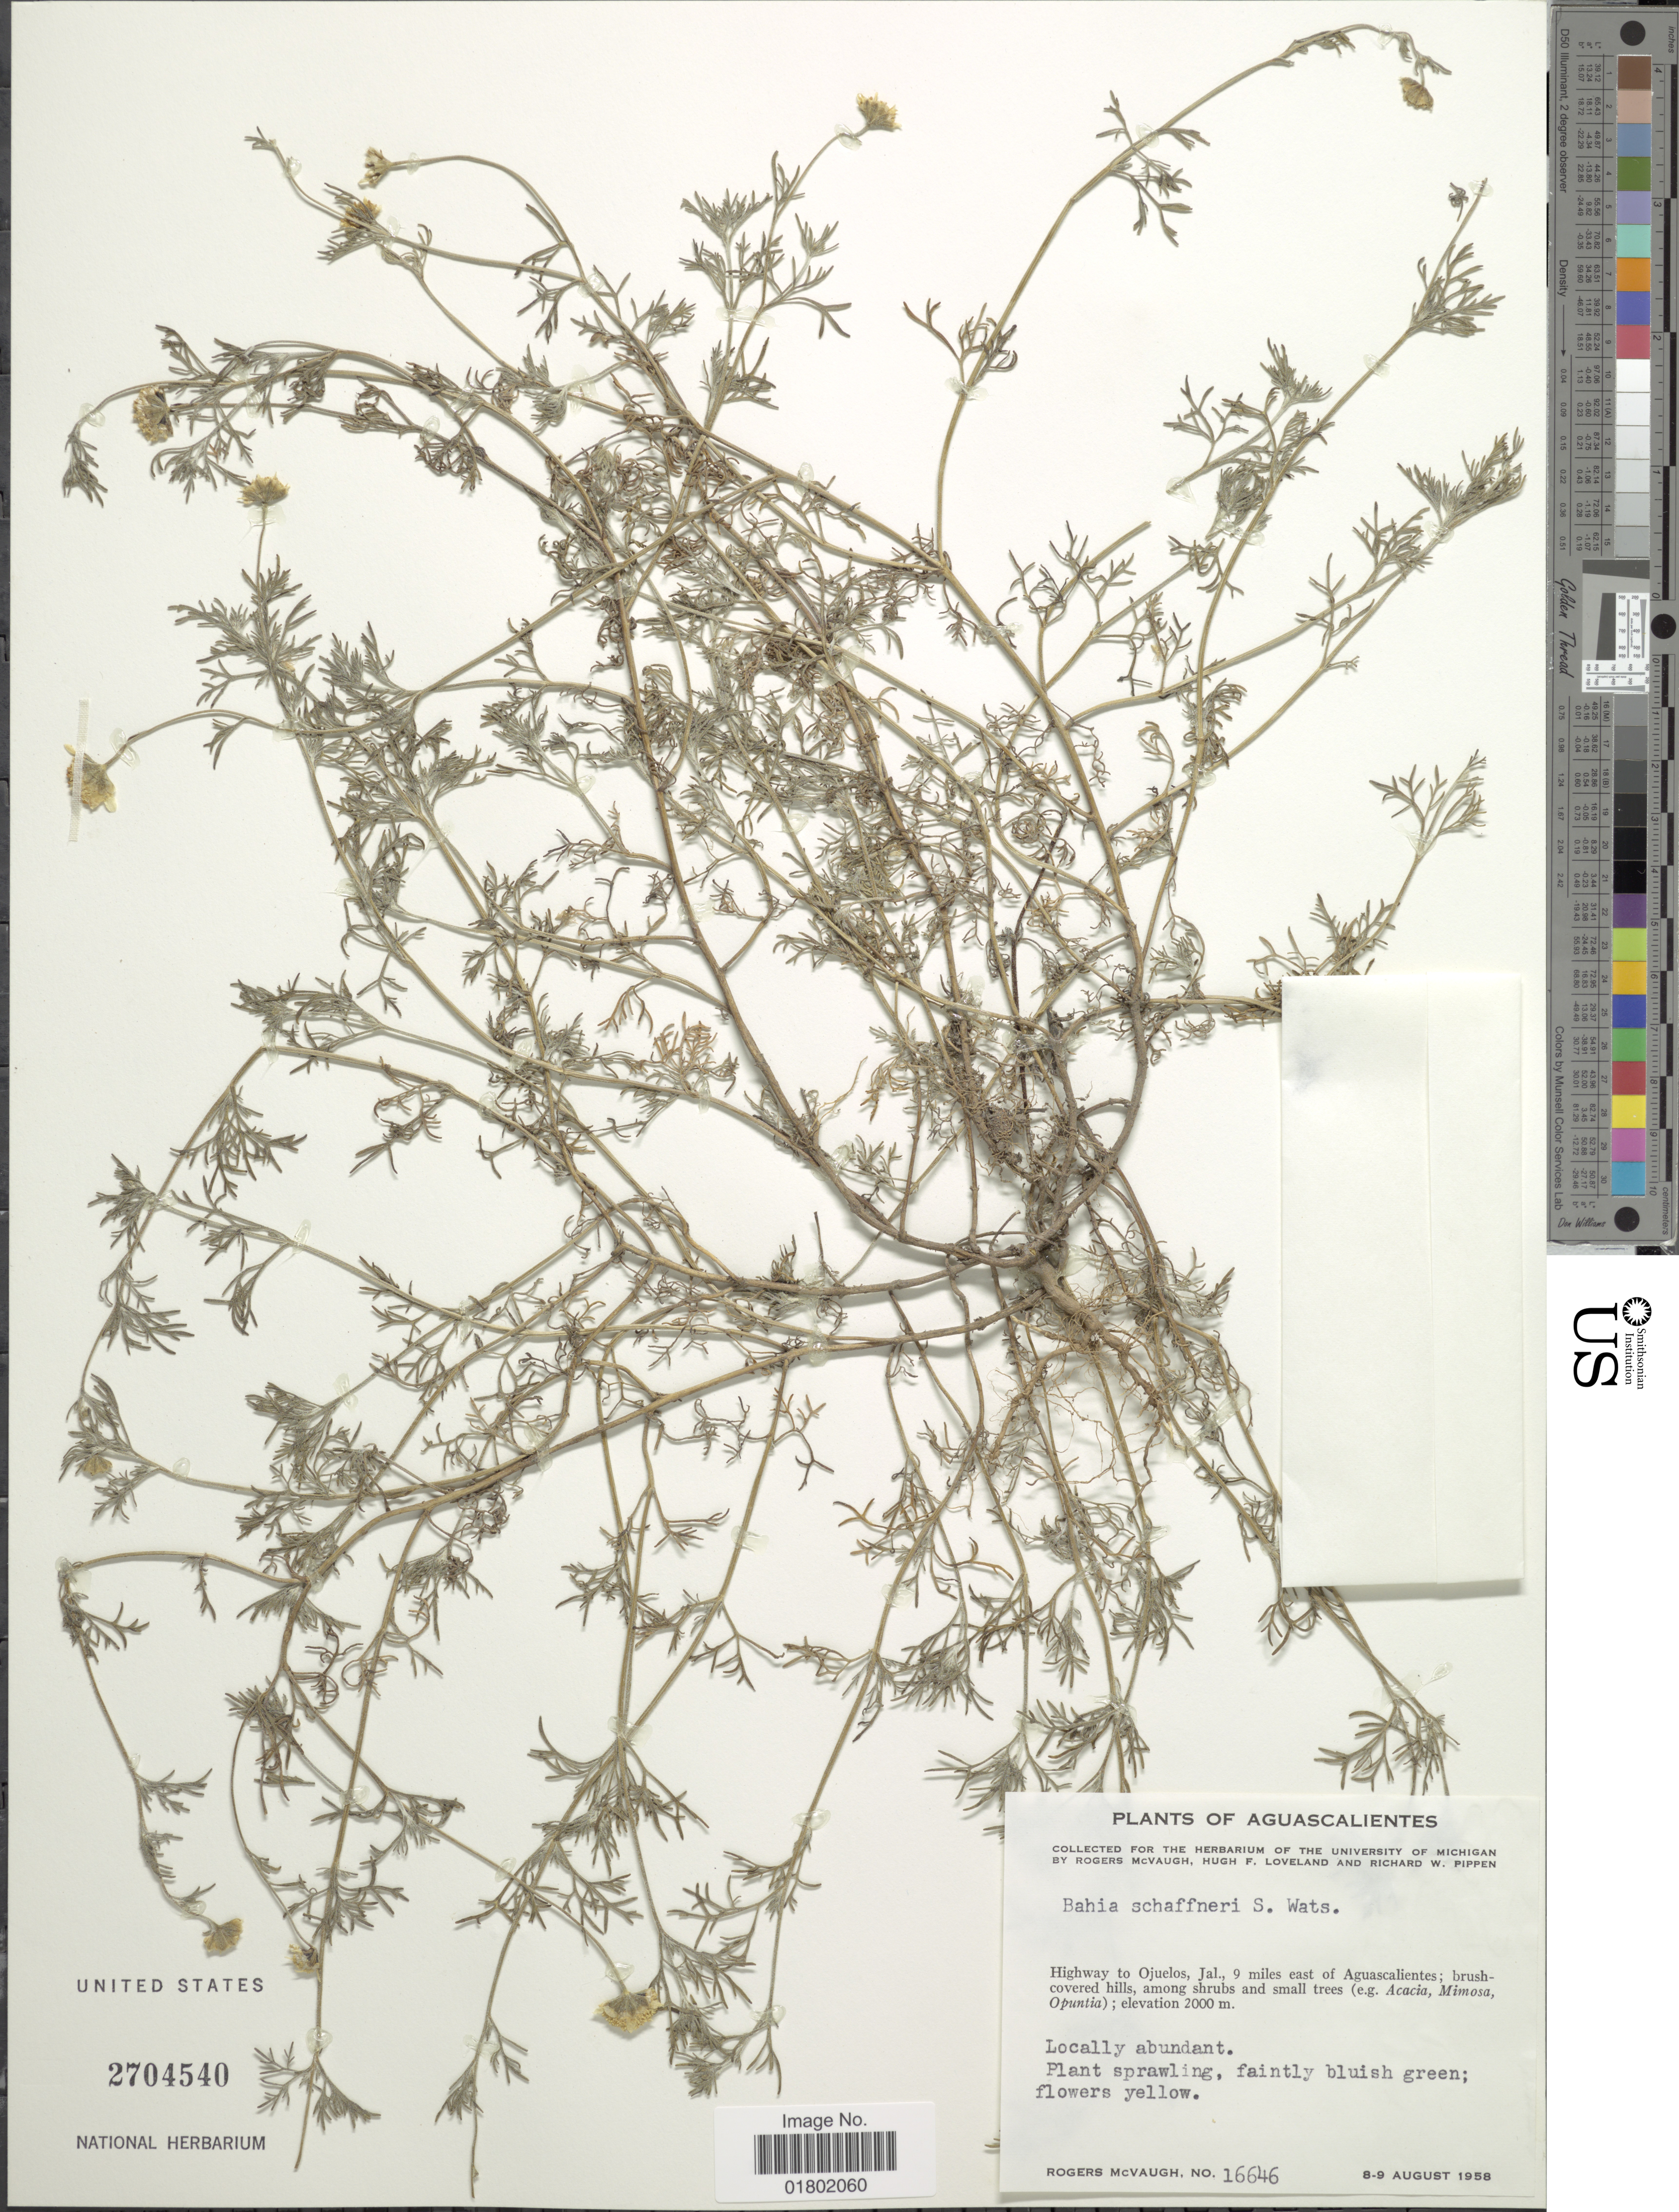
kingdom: Plantae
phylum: Tracheophyta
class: Magnoliopsida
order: Asterales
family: Asteraceae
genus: Bahia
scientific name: Bahia schaffneri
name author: S. Watson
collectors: R. McVaugh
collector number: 16646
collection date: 1958-08-08/1958-08-09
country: Mexico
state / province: Jalisco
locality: Highway to Ojuelos, 9 miles east of Aguascalientes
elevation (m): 2000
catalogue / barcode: US 2704540